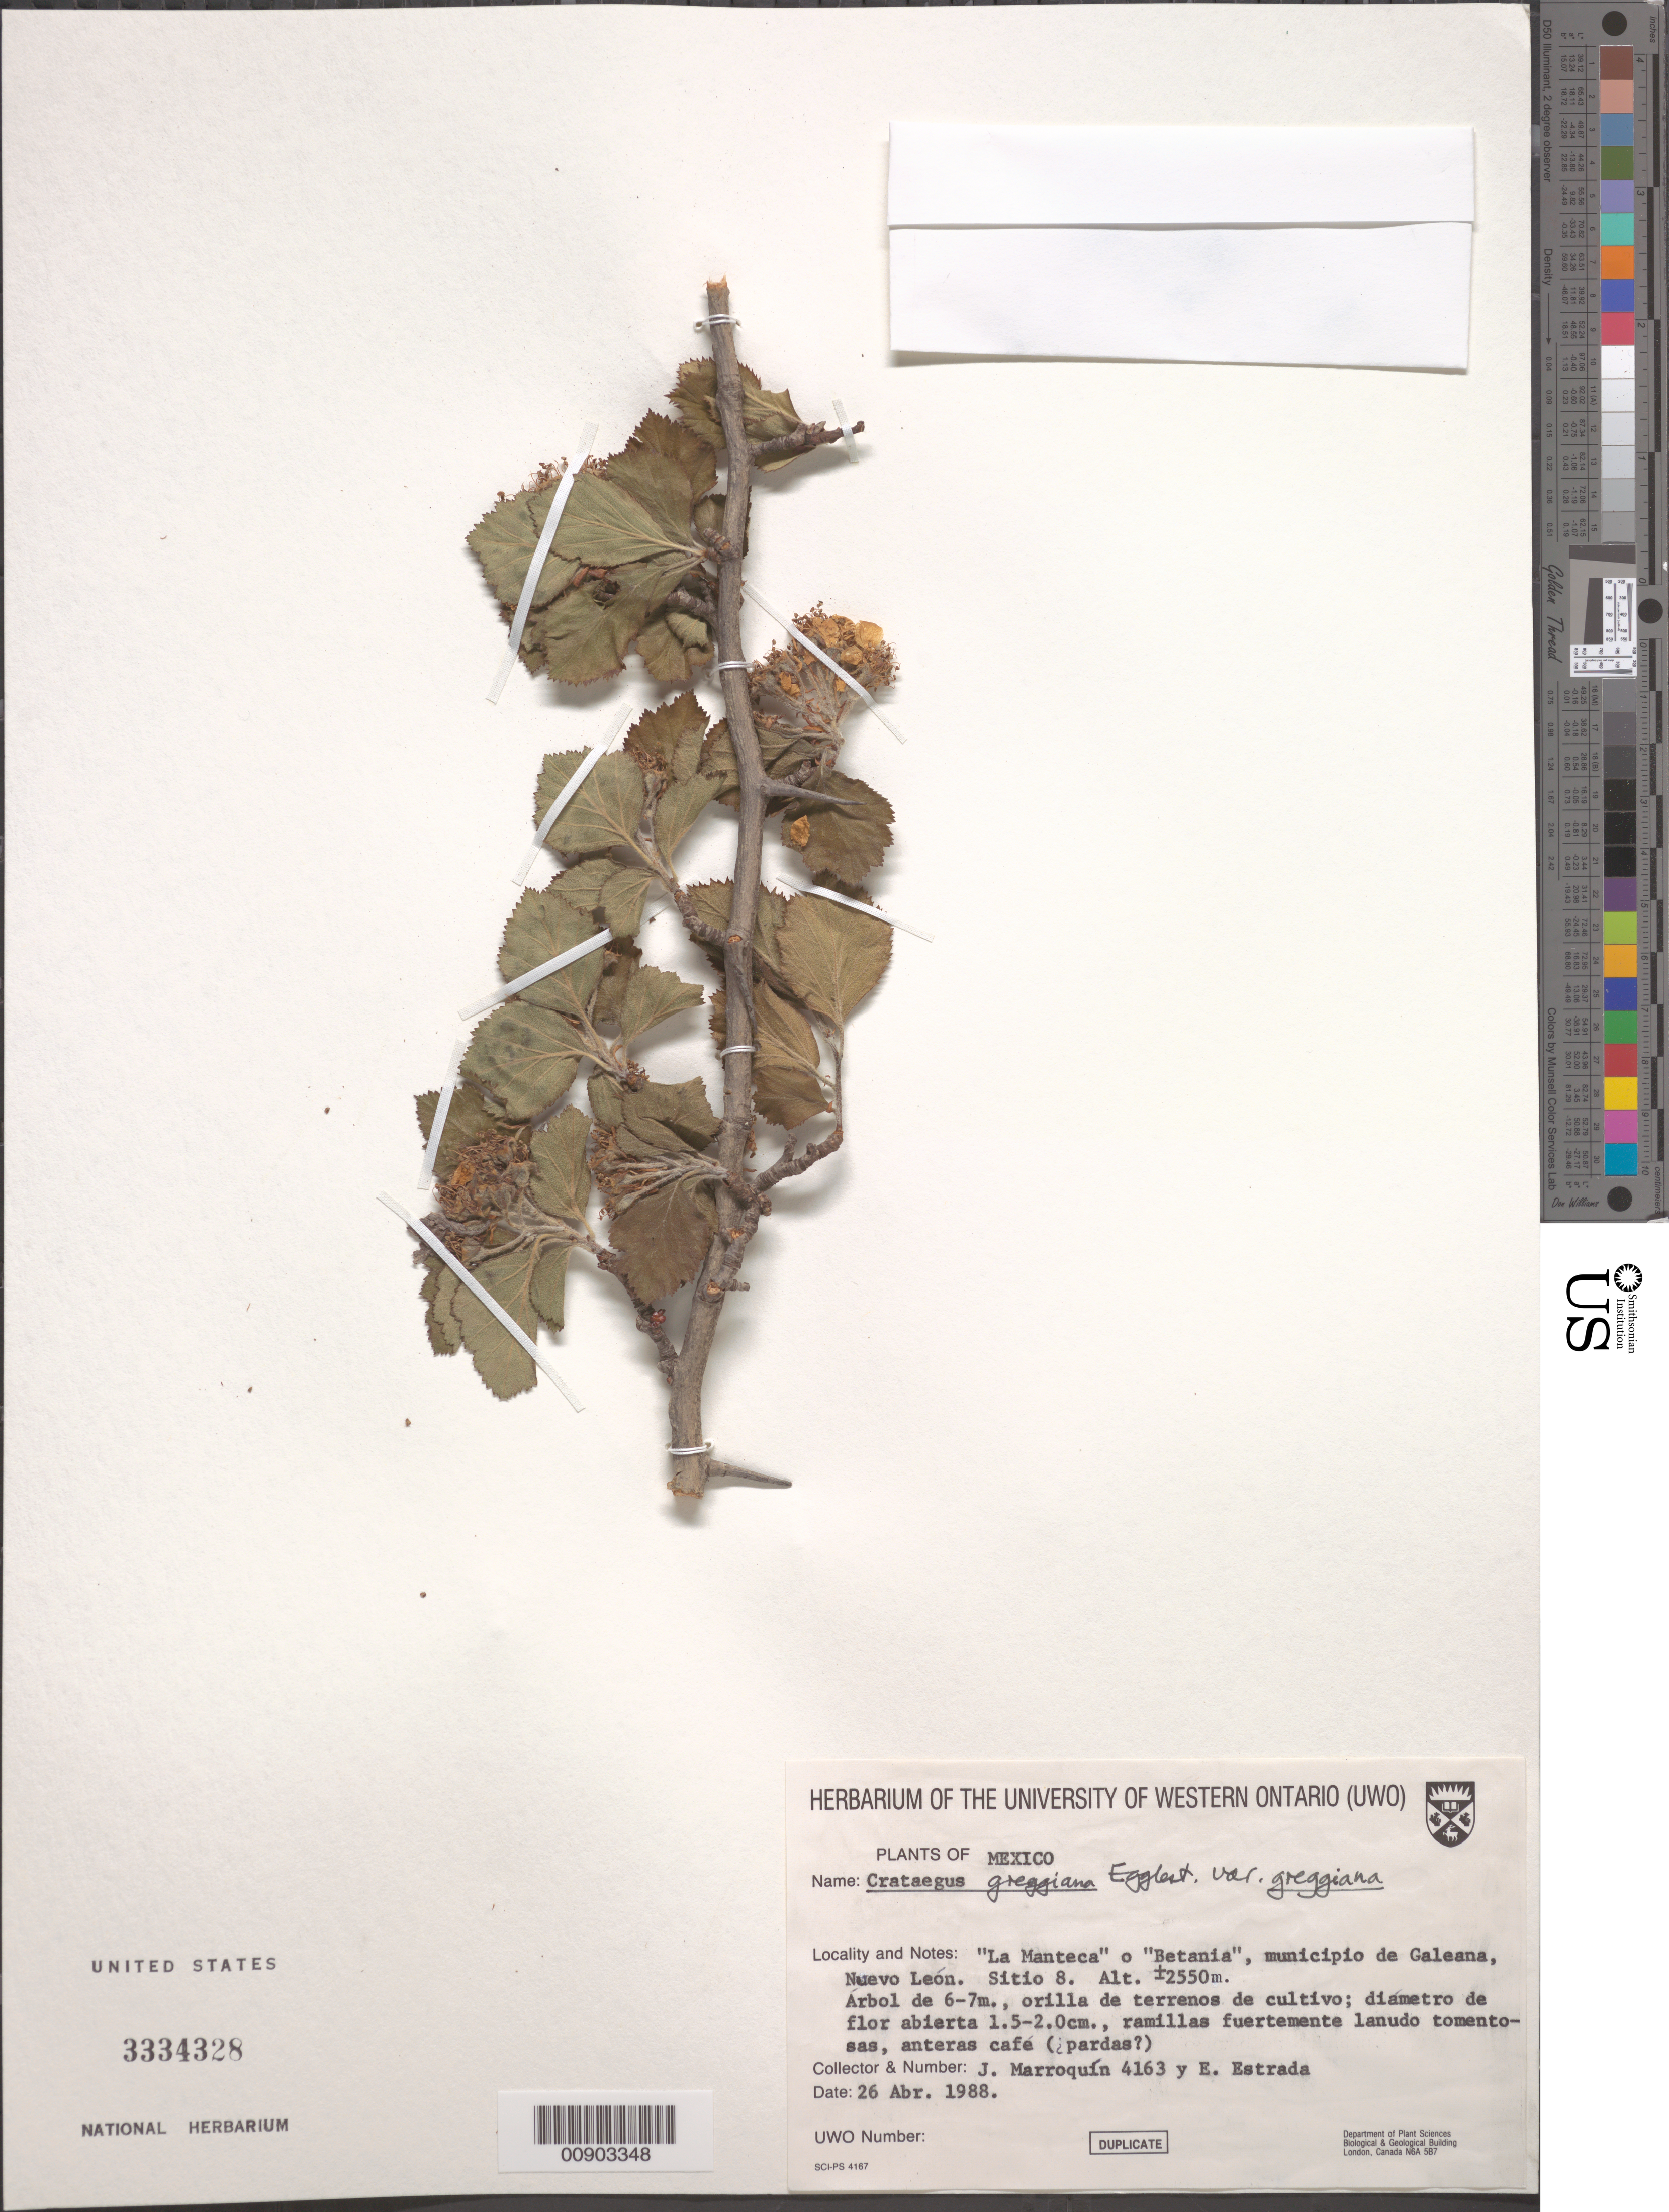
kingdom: Plantae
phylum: Tracheophyta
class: Magnoliopsida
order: Rosales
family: Rosaceae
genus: Crataegus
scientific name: Crataegus greggiana var. greggiana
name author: Eggl.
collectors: J. Marroquin & E. Estrada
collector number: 4163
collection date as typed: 26 Apr 1988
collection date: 1988-04-26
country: Mexico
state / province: Nuevo León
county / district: Galeana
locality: La Manteca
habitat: Orilla de terrenos de cultivo.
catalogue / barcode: US 3334328